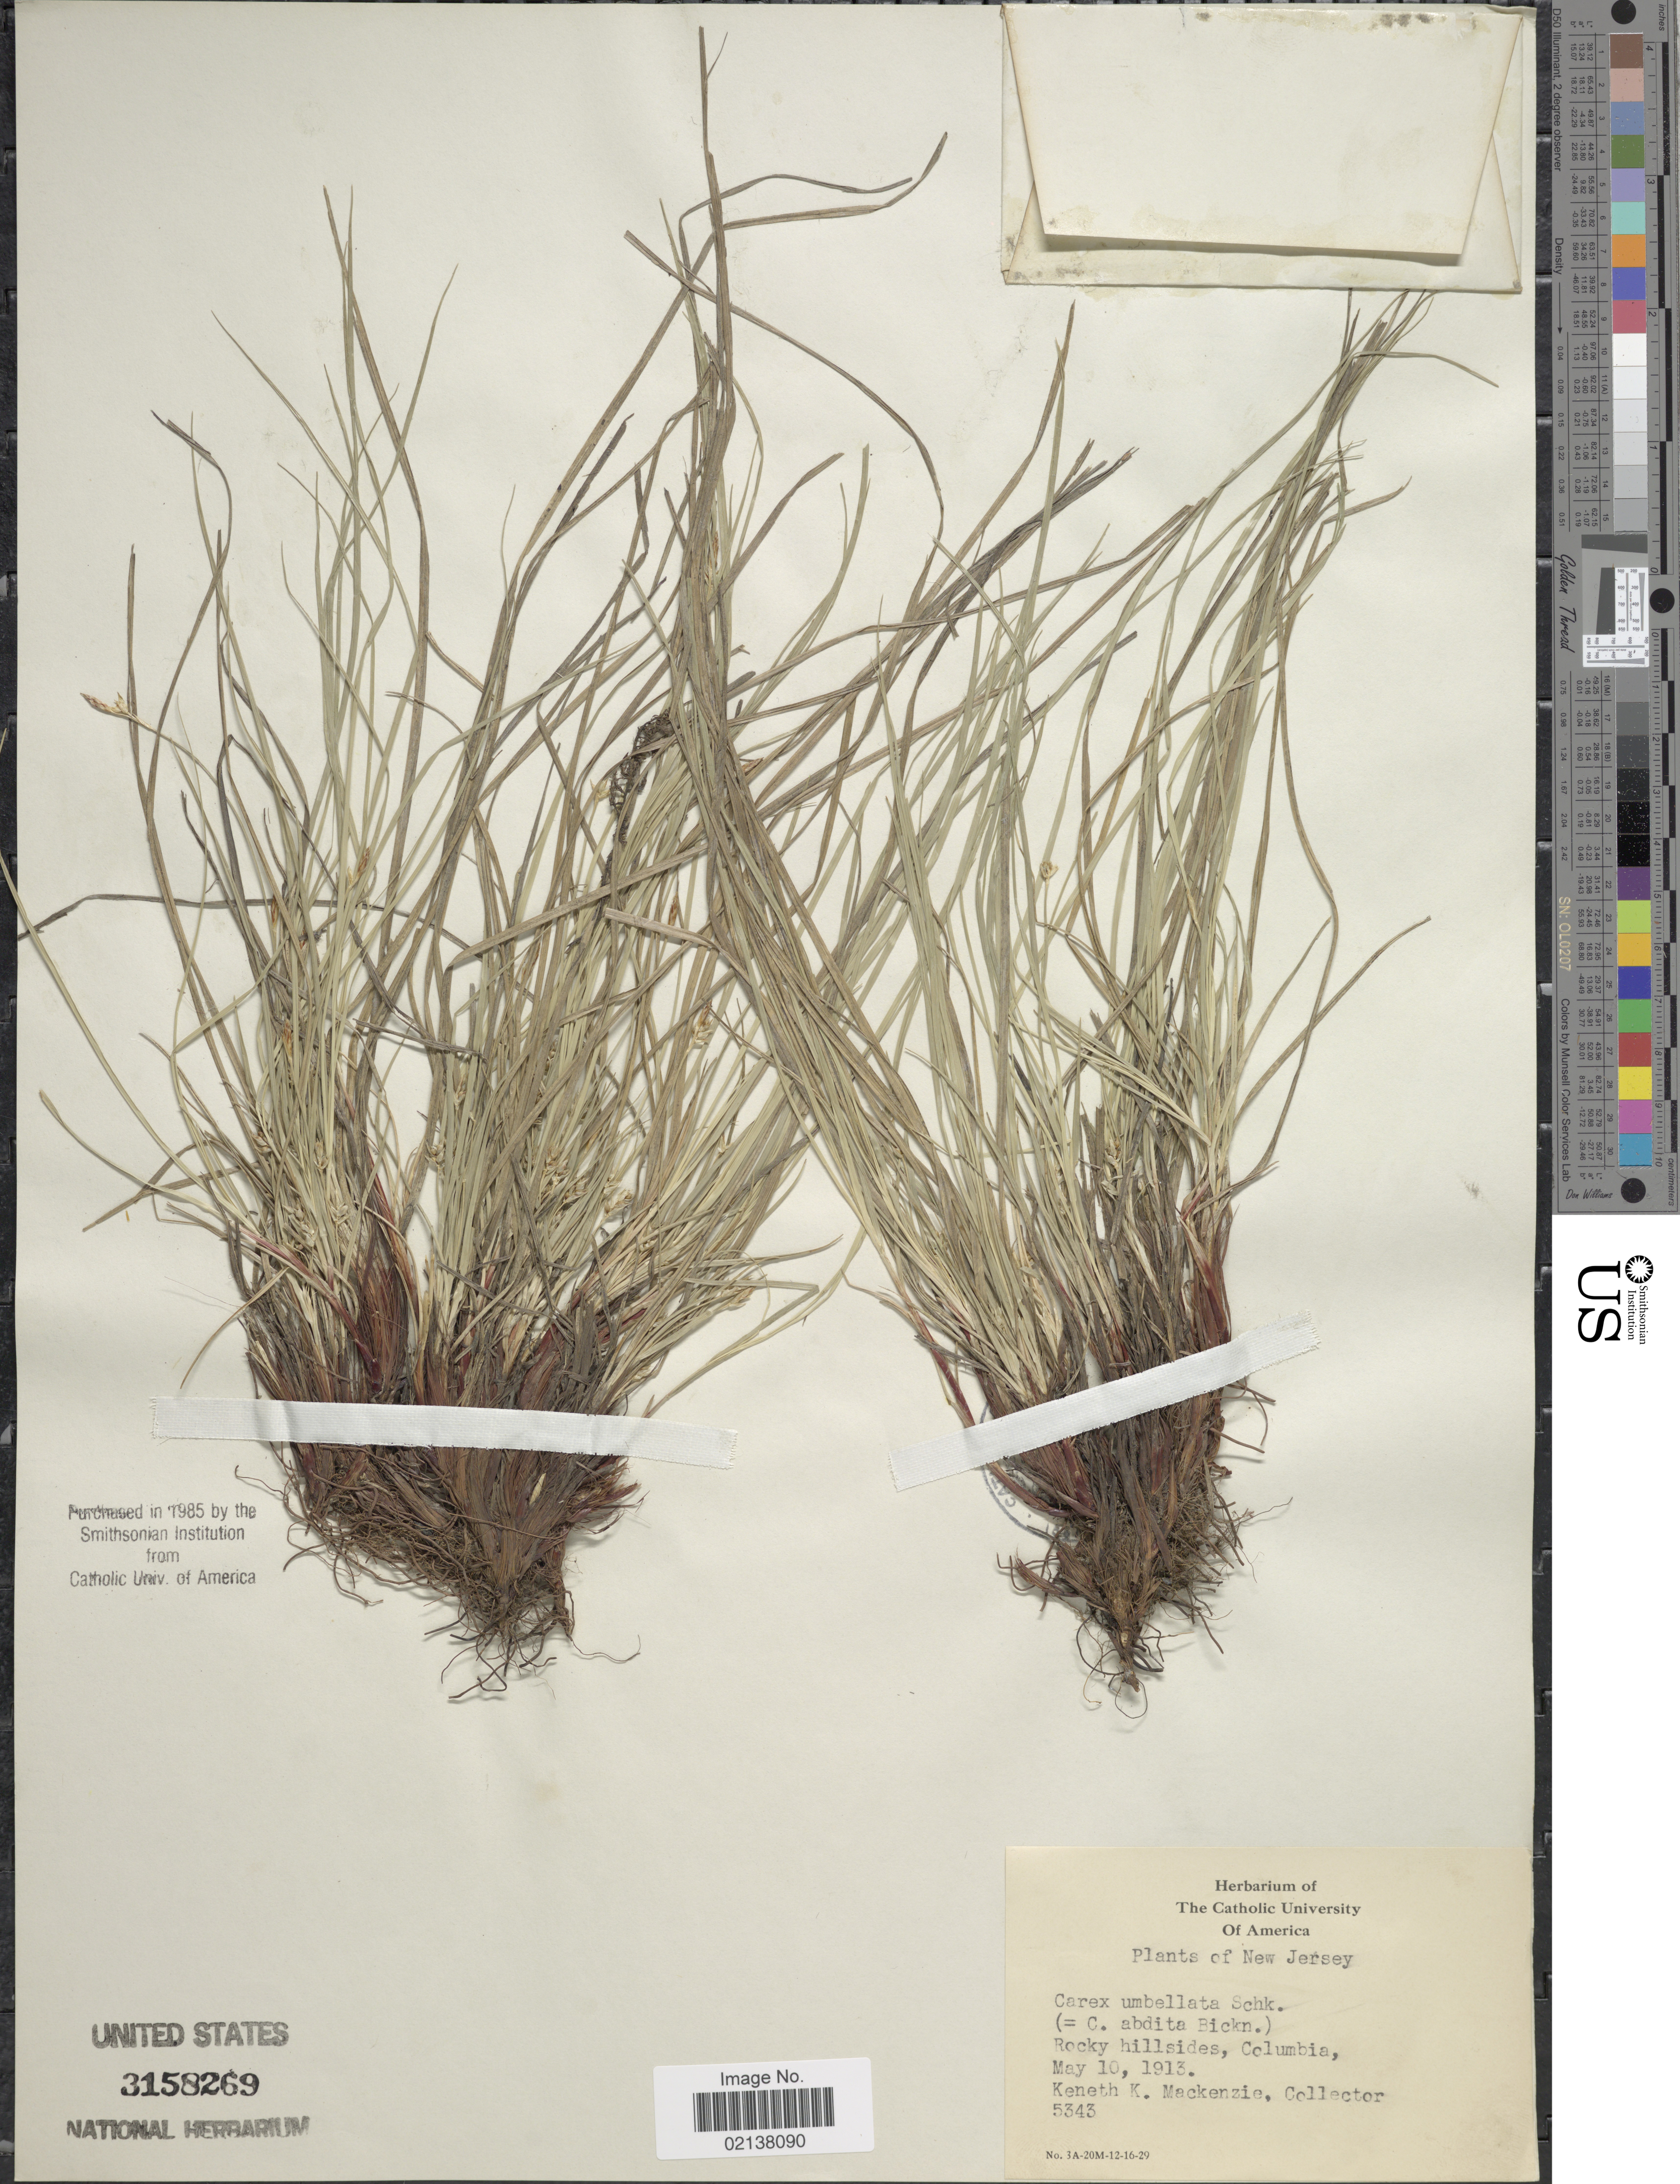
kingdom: Plantae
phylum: Tracheophyta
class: Liliopsida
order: Poales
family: Cyperaceae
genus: Carex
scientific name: Carex umbellata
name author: Schkuhr ex Willd.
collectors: K. K. Mackenzie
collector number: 5343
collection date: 1913-05-10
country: United States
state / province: New Jersey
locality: New Jersey, Rocky hillsides, Columbia.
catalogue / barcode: US 3158269